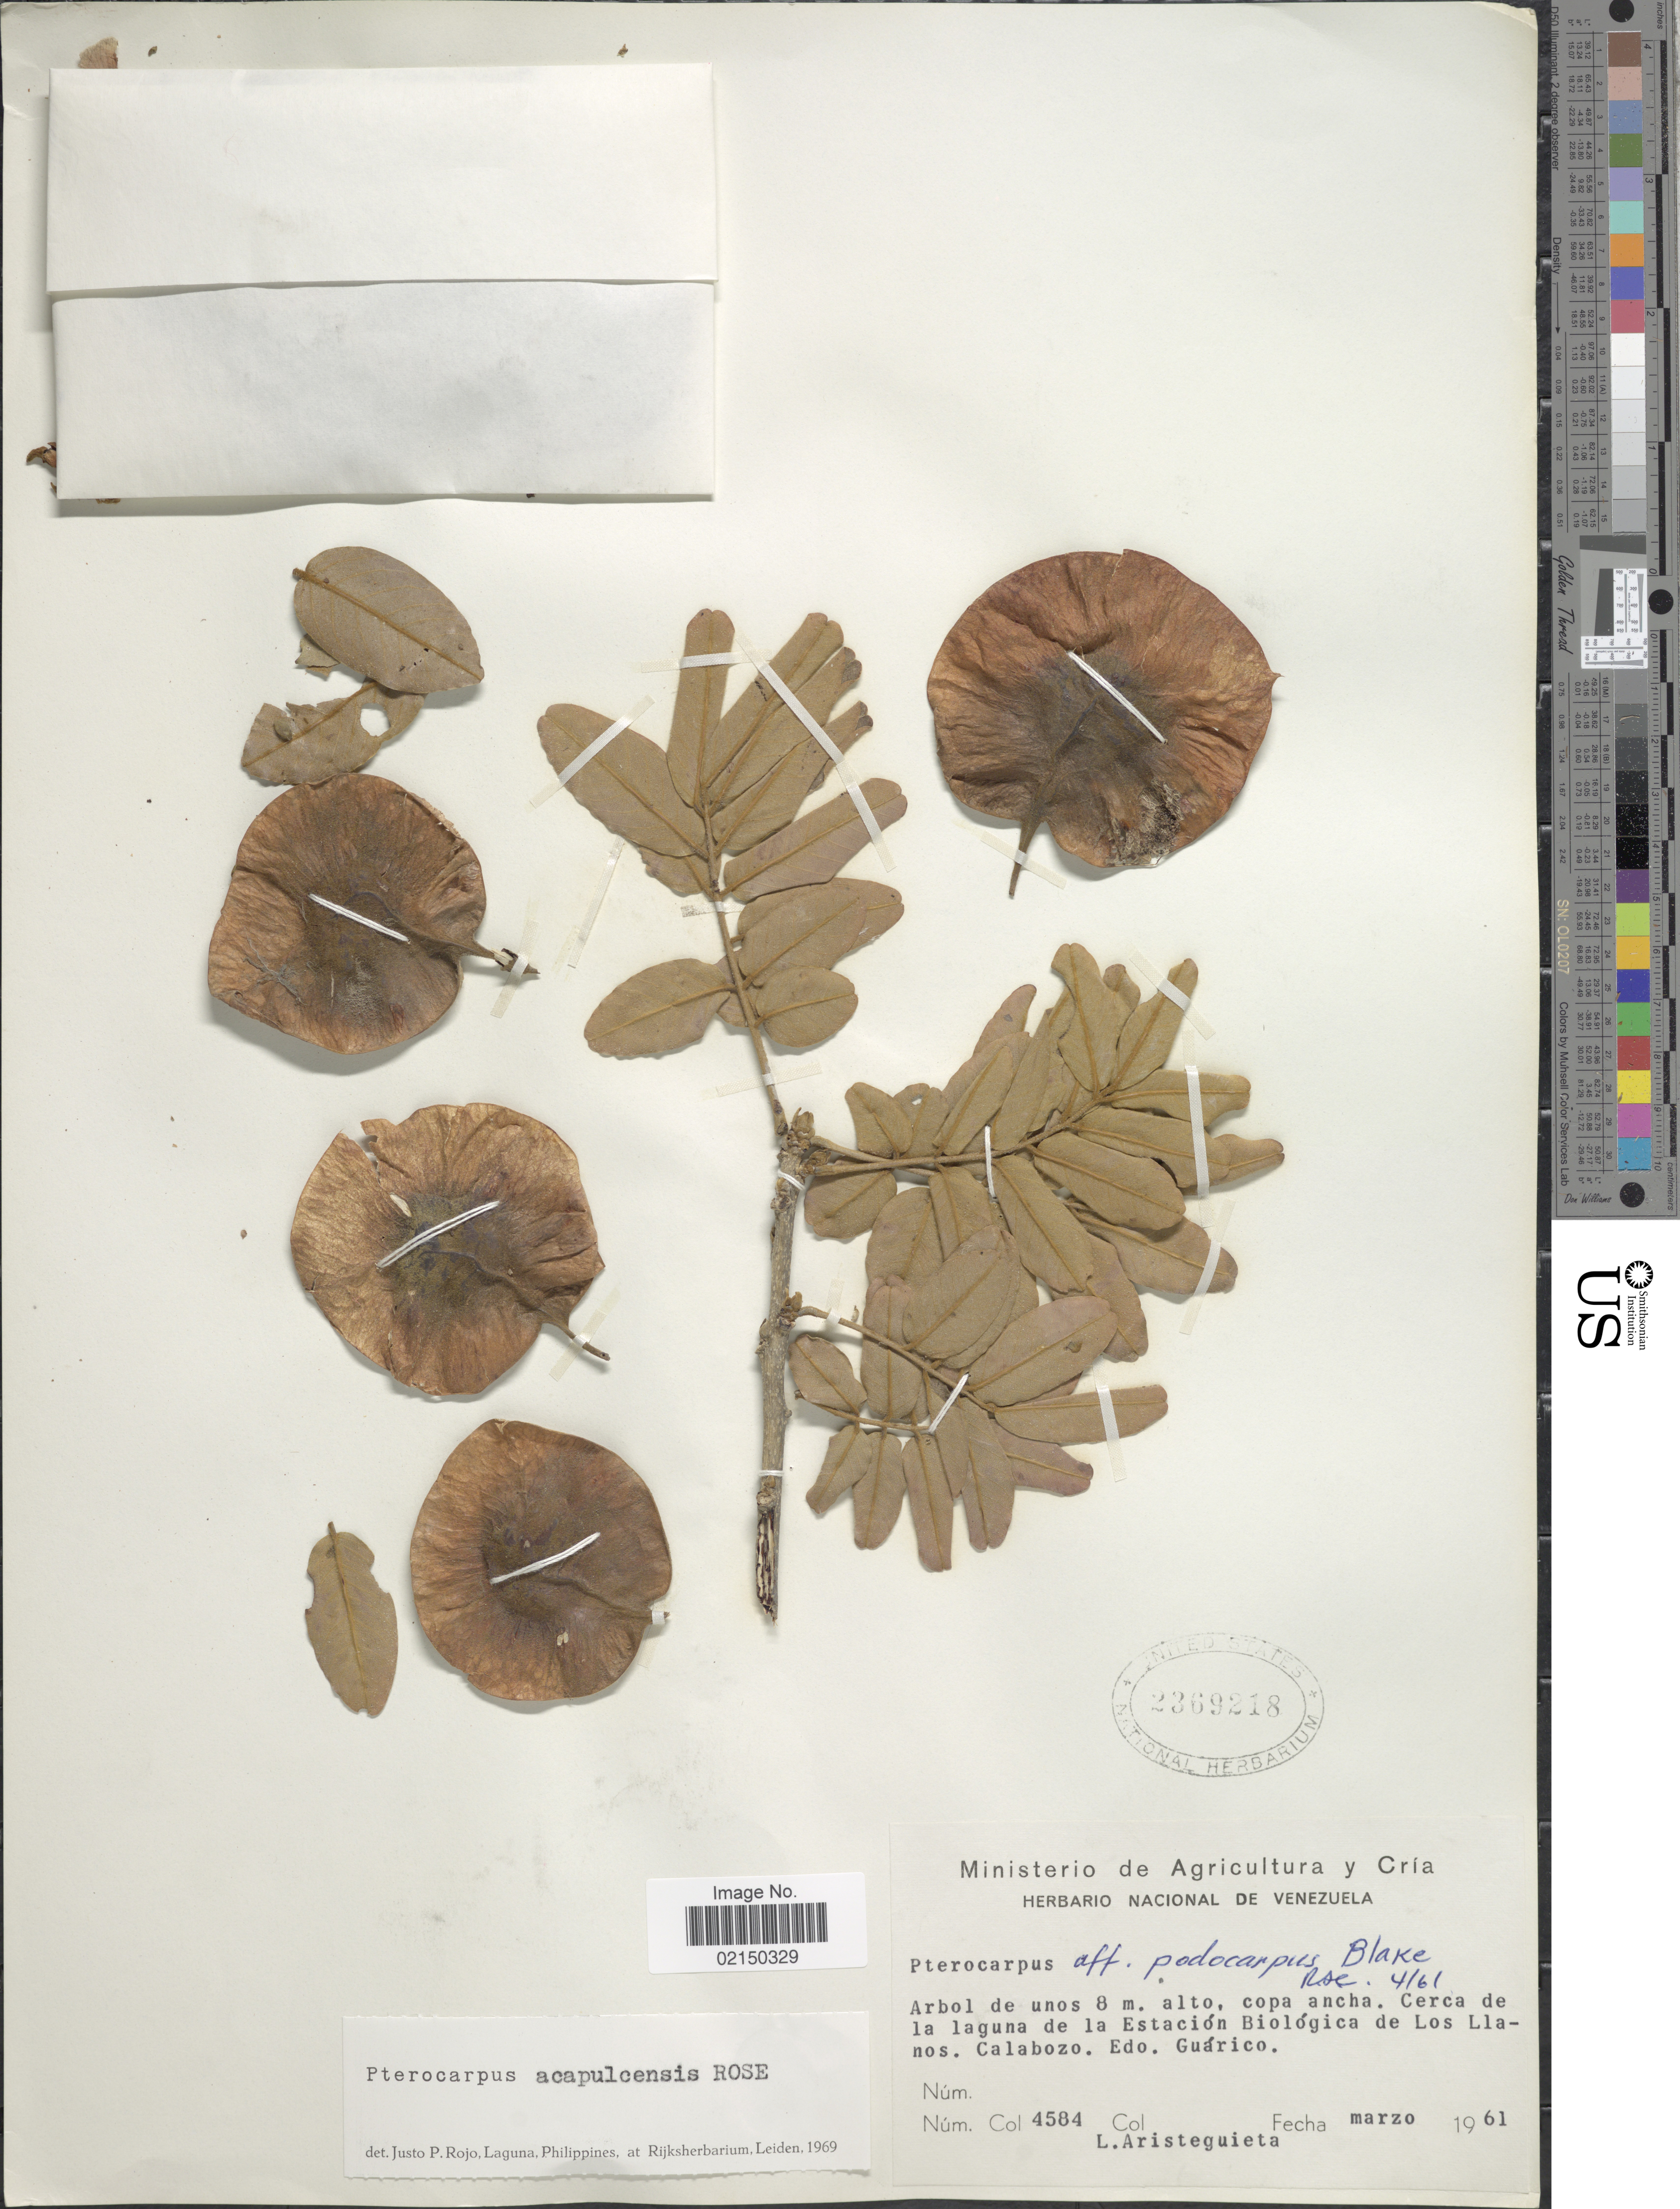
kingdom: Plantae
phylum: Tracheophyta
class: Magnoliopsida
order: Fabales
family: Fabaceae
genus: Pterocarpus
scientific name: Pterocarpus acapulcensis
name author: Rose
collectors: L. Aristeguieta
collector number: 4584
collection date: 1961-03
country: Venezuela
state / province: Guárico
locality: Cerca de la laguna de la Estacion Biologica de Los Llanos, Calabozo.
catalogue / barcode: US 2369218